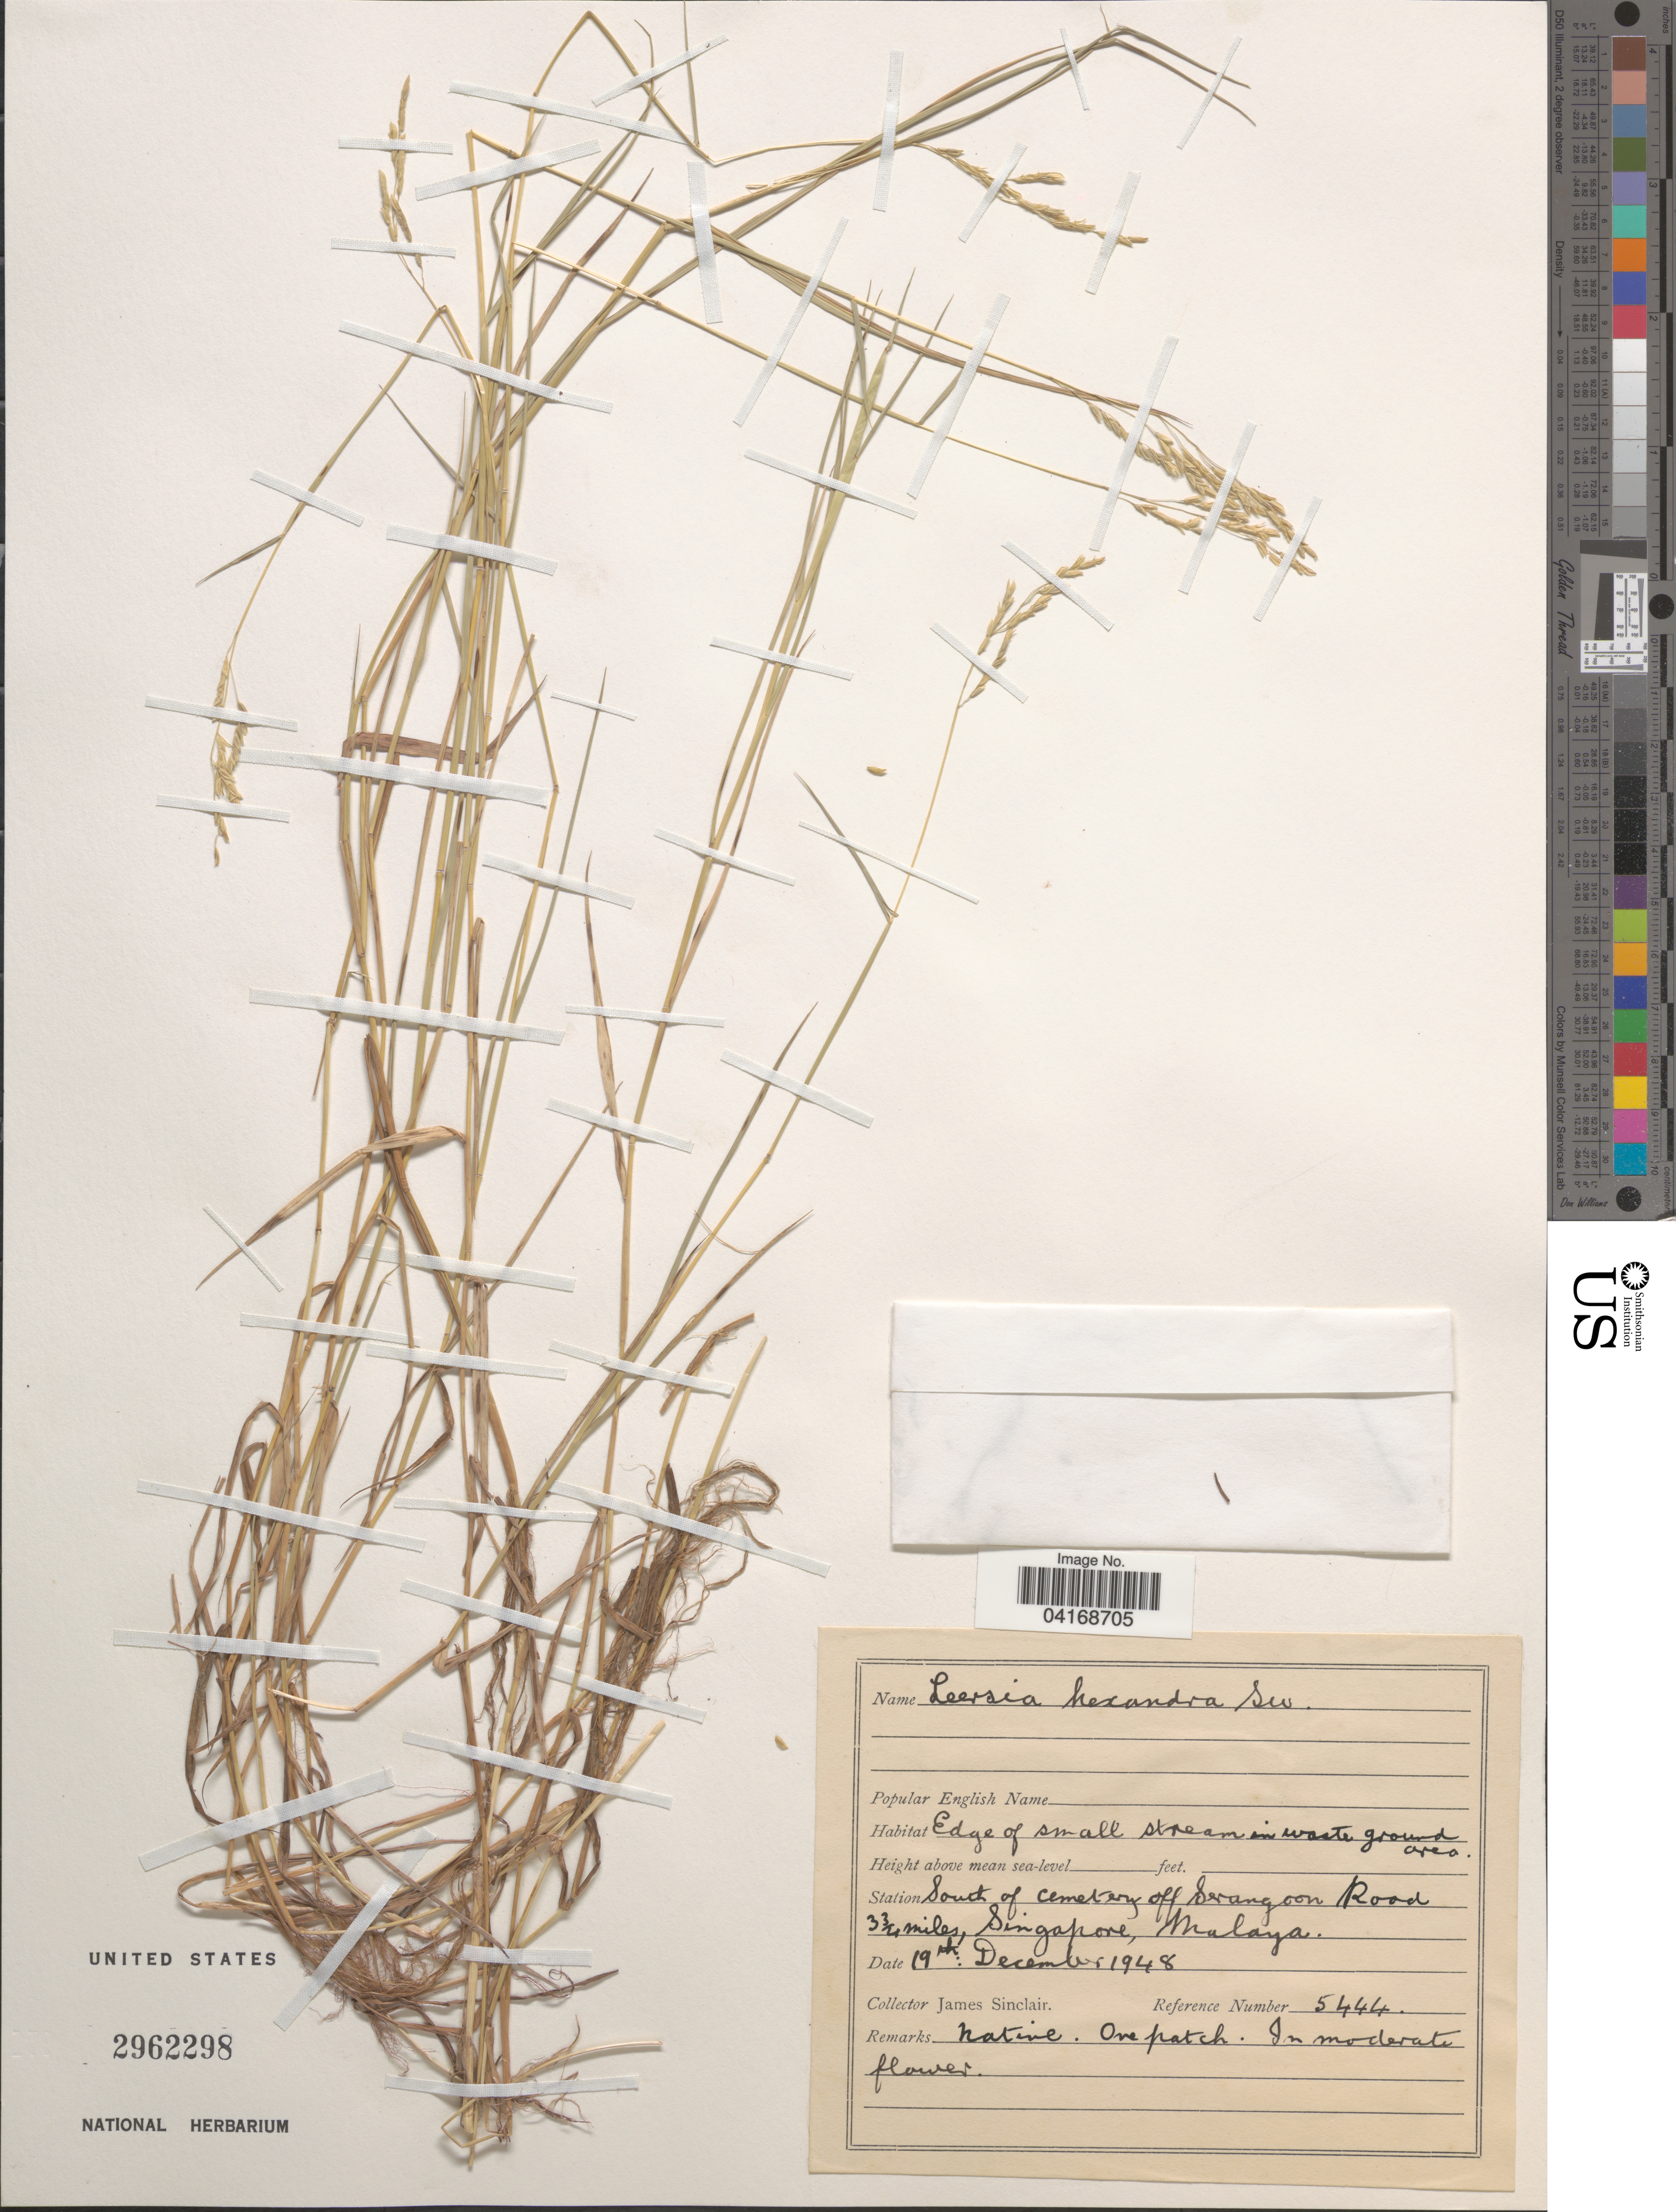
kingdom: Plantae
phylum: Tracheophyta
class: Liliopsida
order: Poales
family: Poaceae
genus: Leersia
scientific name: Leersia hexandra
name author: Sw.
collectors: J. Sinclair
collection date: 1948-12-19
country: Singapore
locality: South of cemetery off Serangoon Road 3¾ miles, Malanga.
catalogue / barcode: US 2962298